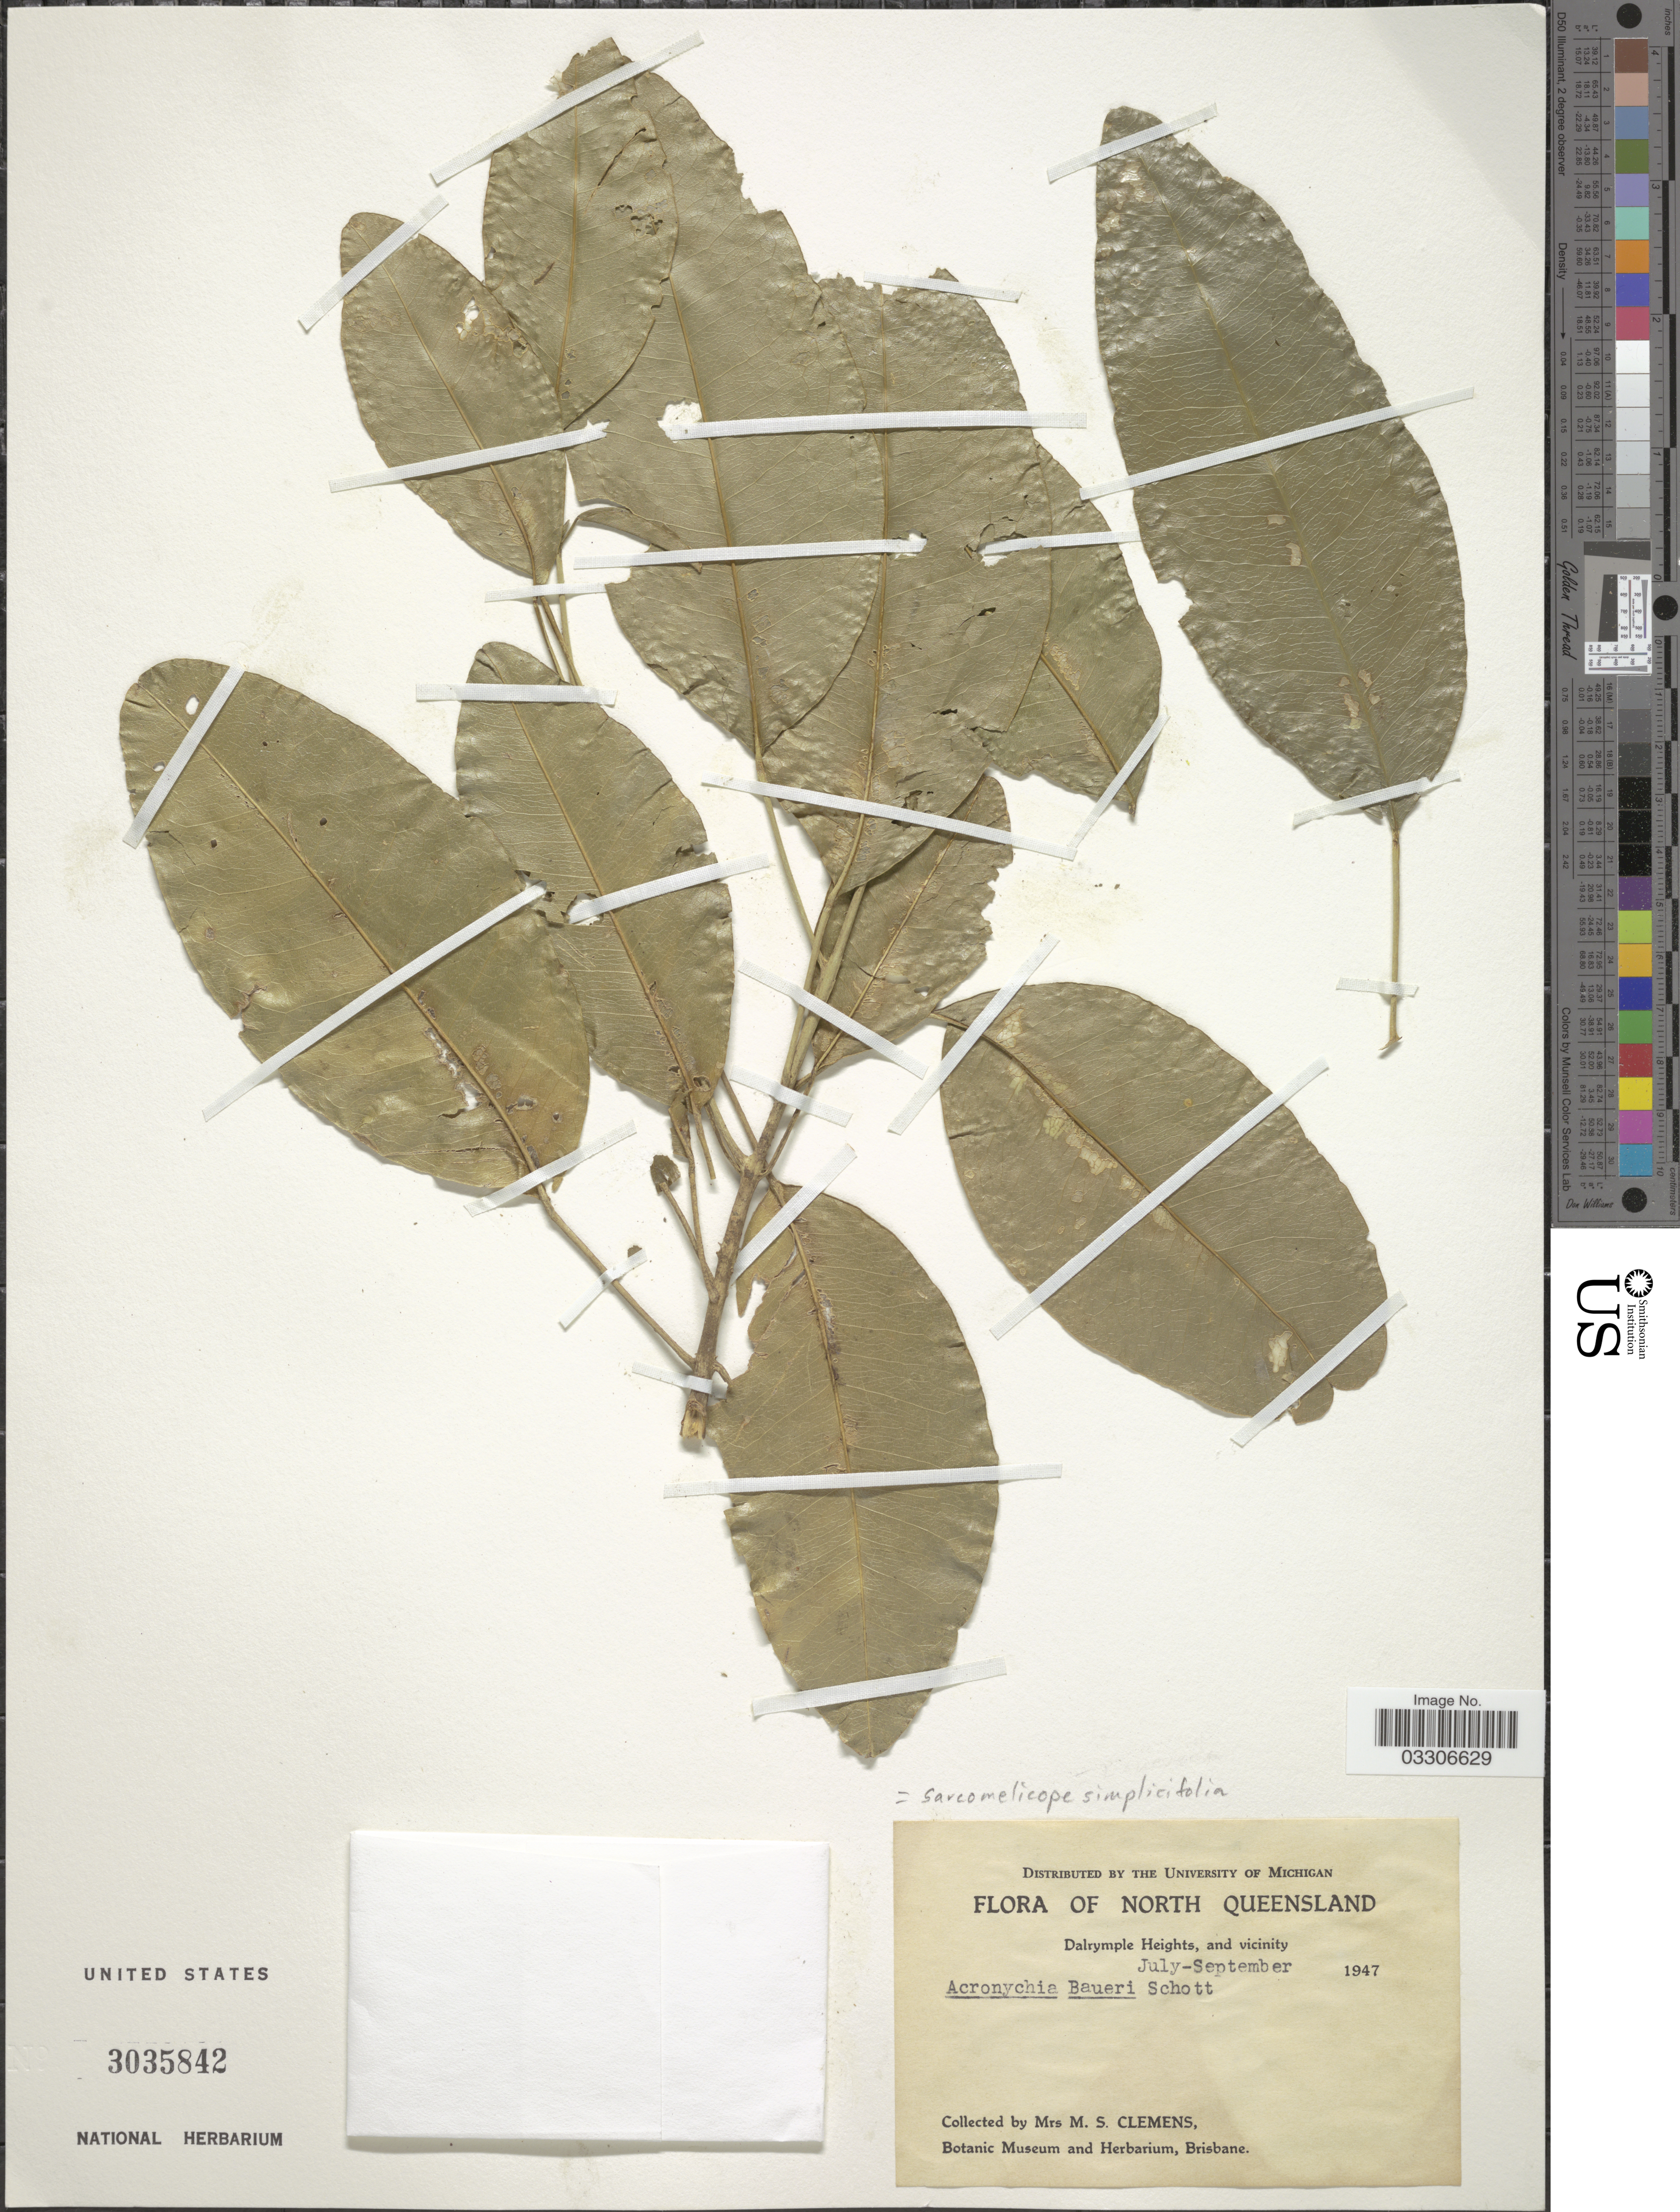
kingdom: Plantae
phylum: Tracheophyta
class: Magnoliopsida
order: Sapindales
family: Rutaceae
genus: Sarcomelicope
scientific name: Sarcomelicope simplicifolia subsp. simplicifolia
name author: (Endl.) T.G. Hartley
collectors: M. S. Clemens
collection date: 1947-07/1947-09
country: Australia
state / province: Queensland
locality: North Queensland. Dalrymple Heights, and vicinity.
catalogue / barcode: US 3035842